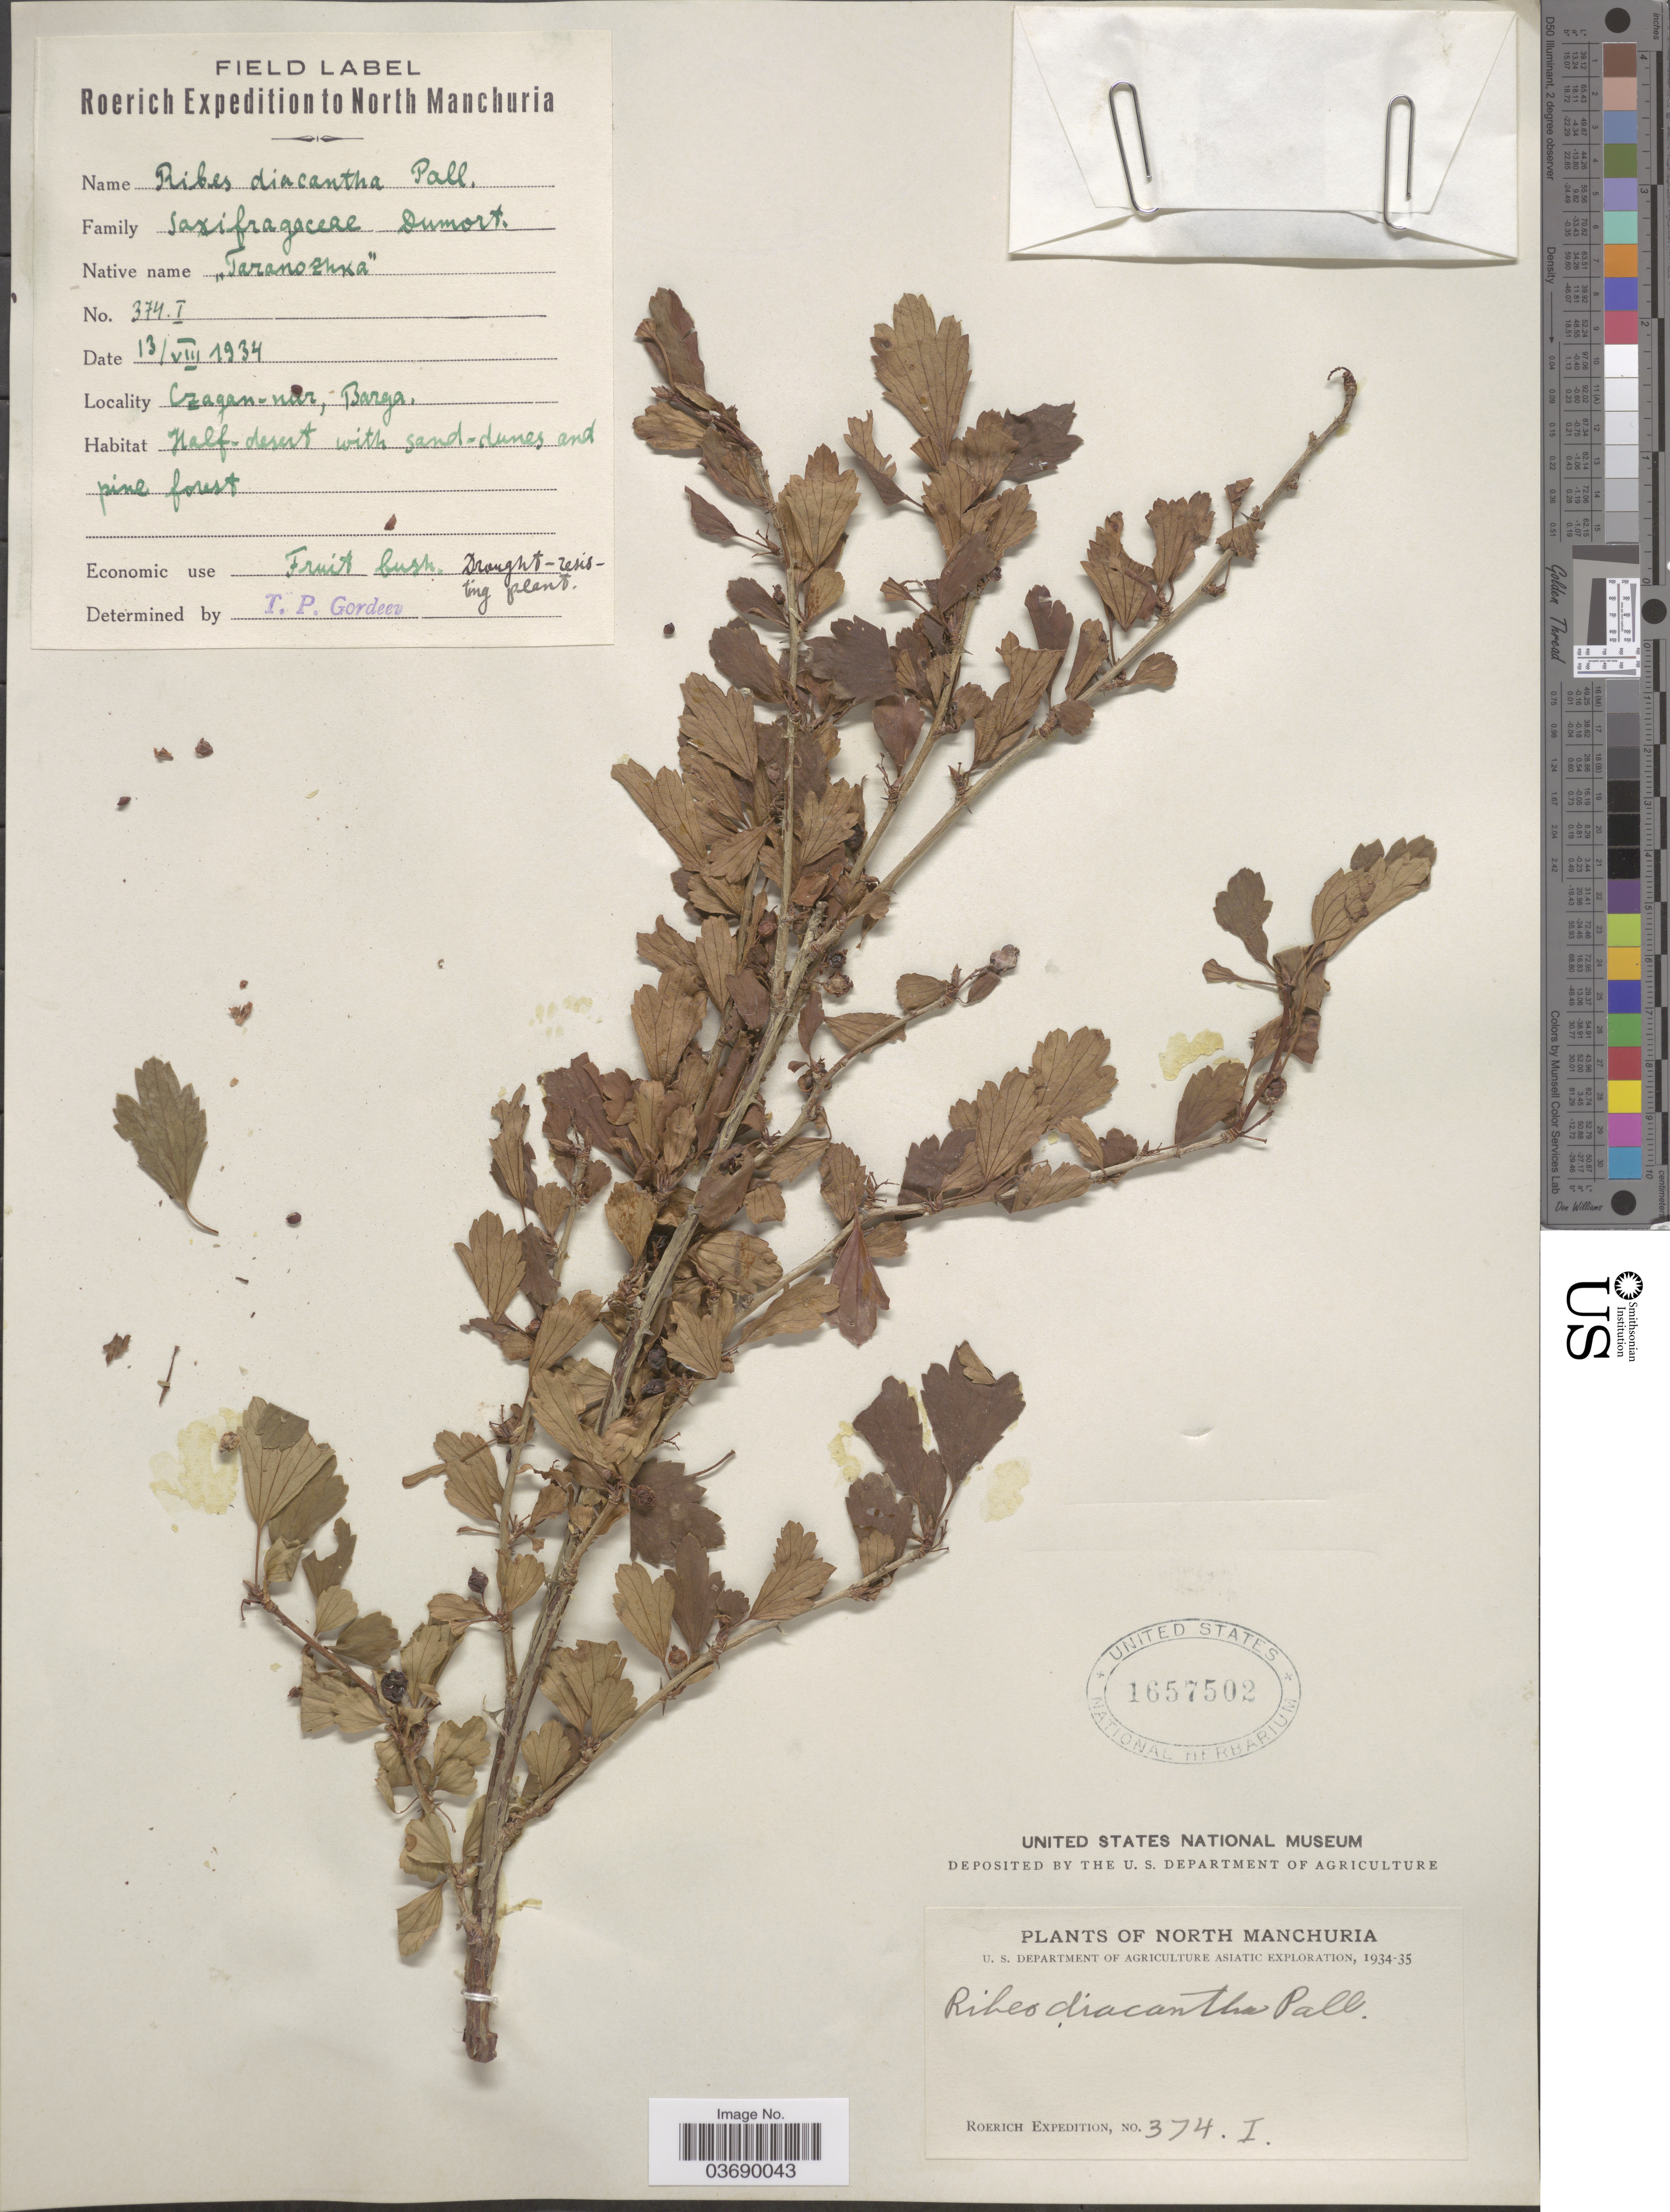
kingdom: Plantae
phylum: Tracheophyta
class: Magnoliopsida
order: Saxifragales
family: Grossulariaceae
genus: Ribes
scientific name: Ribes diacantha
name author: Pall.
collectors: -. Roerich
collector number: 374I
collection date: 1934-08-13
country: China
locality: North Manchuria. Czagan-nur*, Barga.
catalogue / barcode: US 1657502